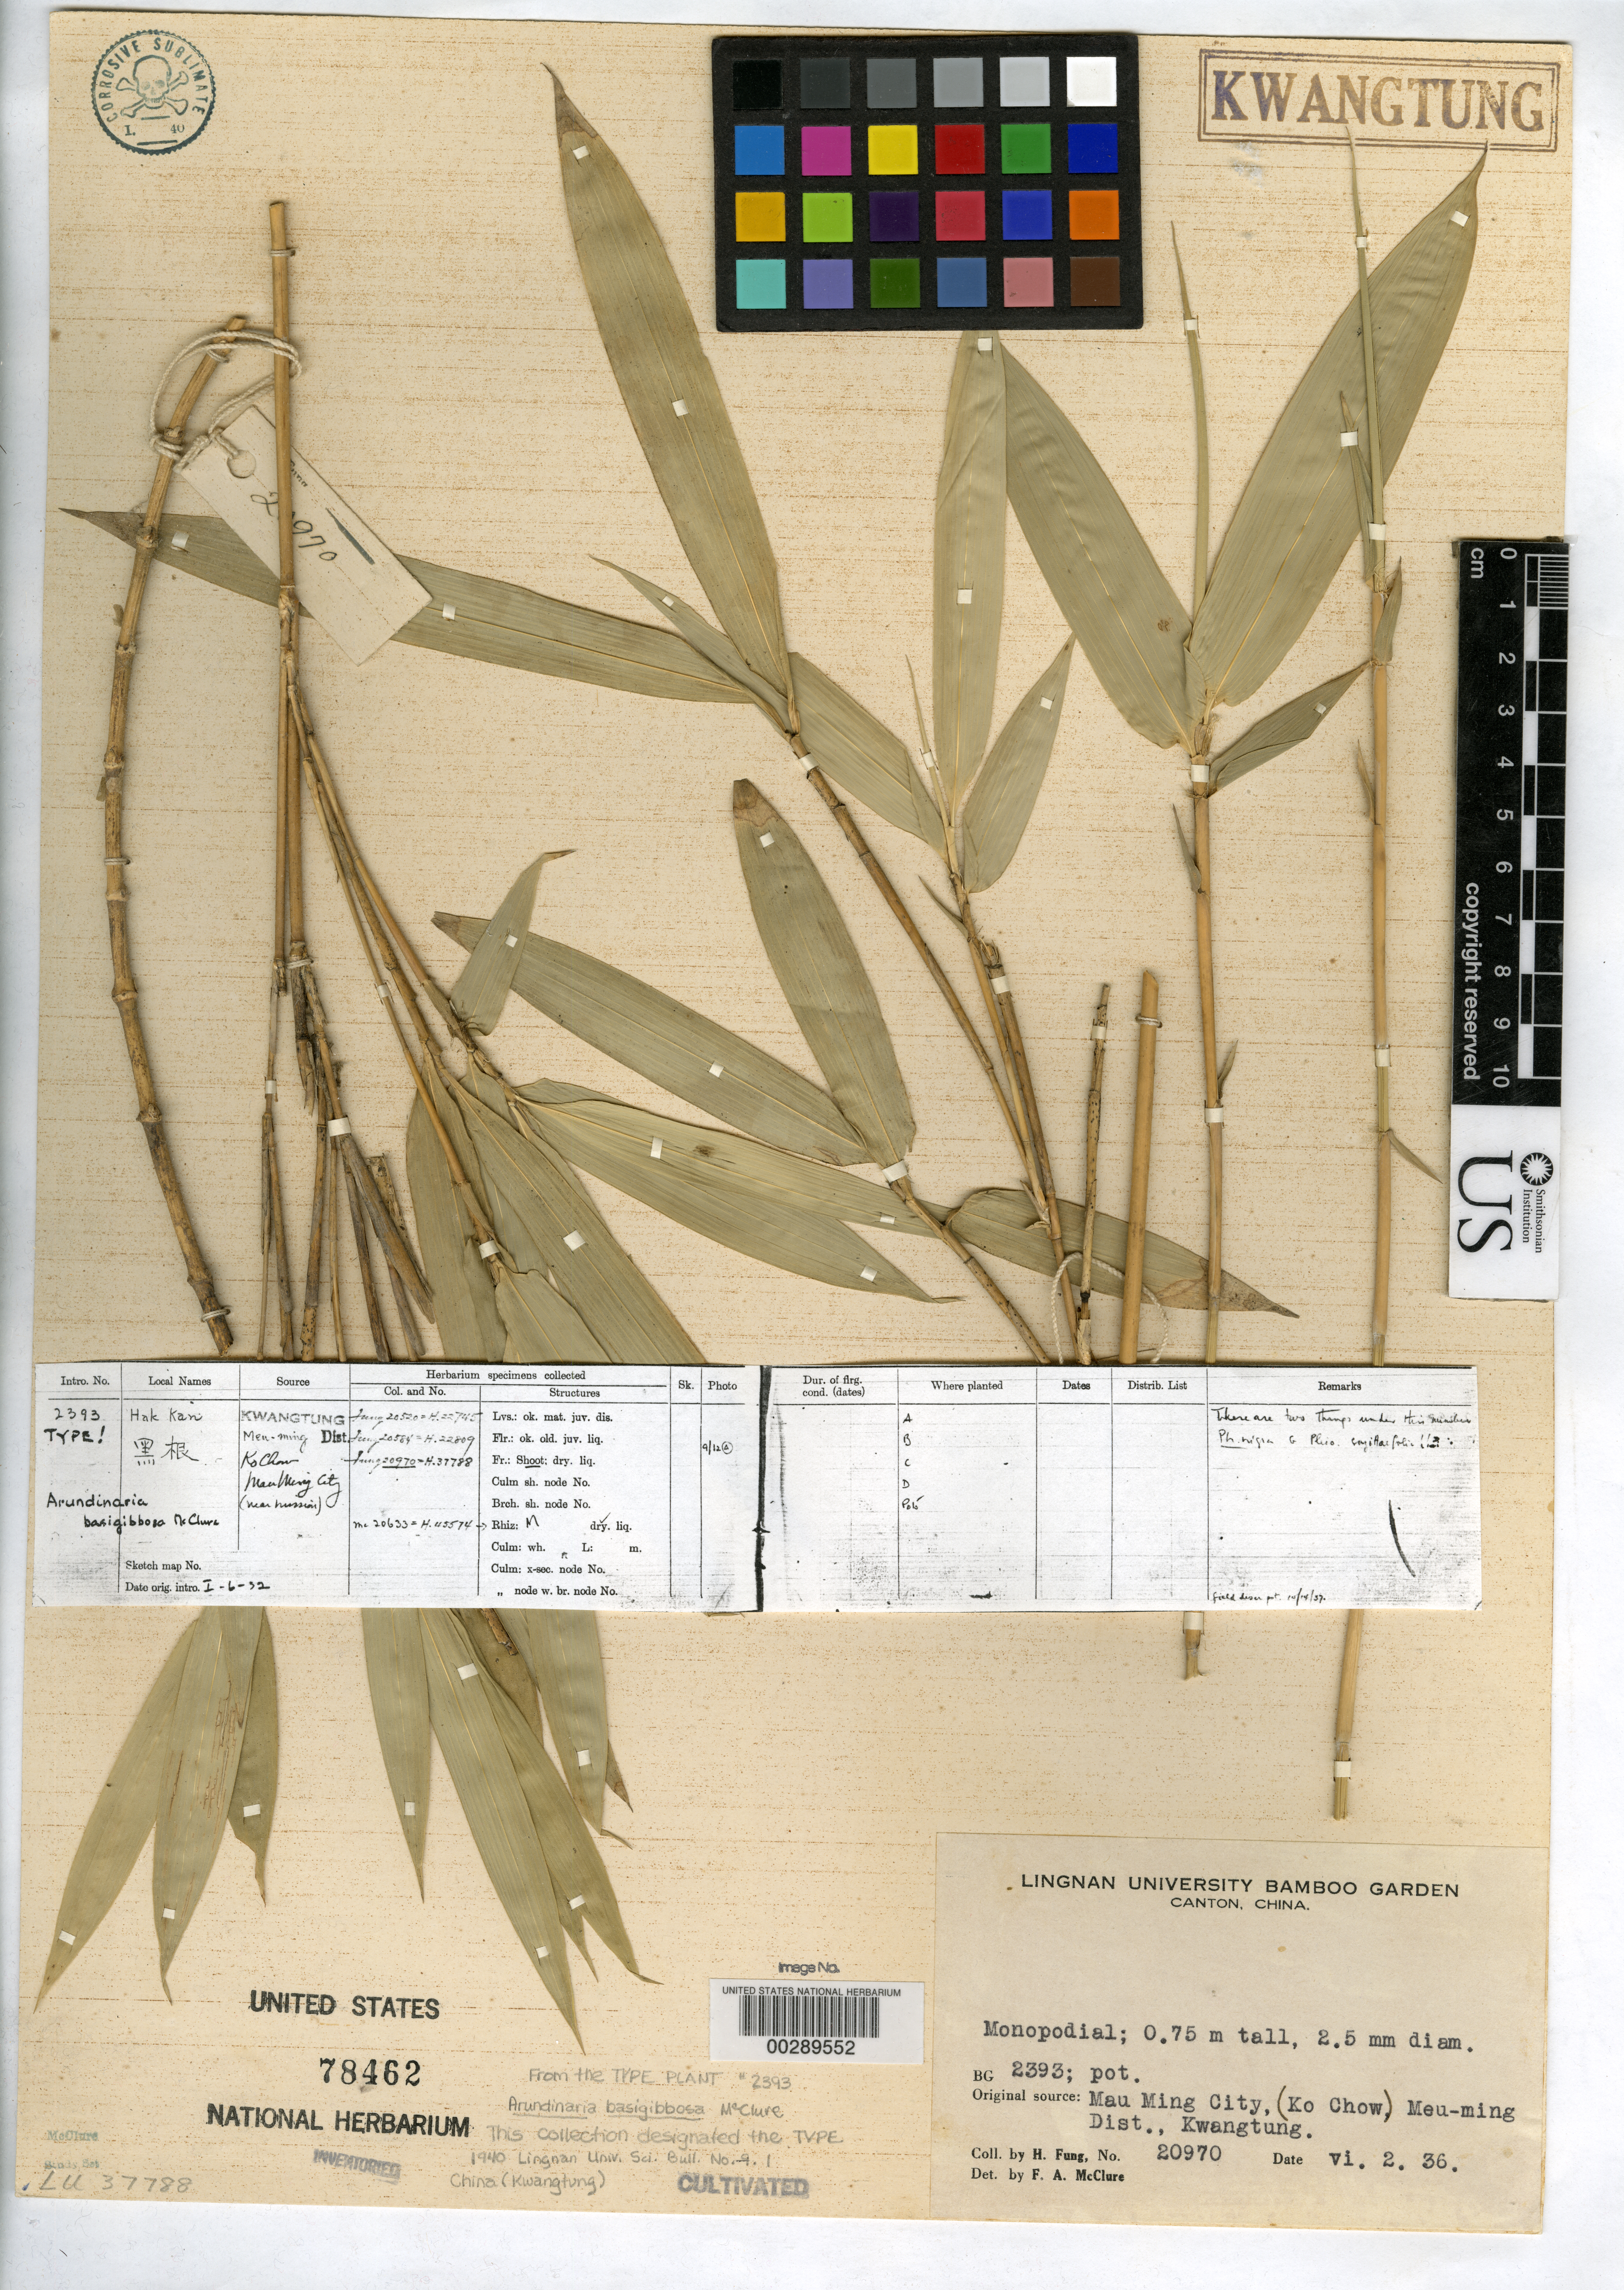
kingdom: Plantae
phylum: Tracheophyta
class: Liliopsida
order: Poales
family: Poaceae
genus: Arundinaria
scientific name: Arundinaria basigibbosa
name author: McClure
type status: Type Collection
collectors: H. L. Fung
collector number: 20970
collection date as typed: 02 Jun 1936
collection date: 1936-06-02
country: China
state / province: Guangdong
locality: Mau Ming city, (Ko Chow) Meu-ming Dist.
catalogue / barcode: US 78462